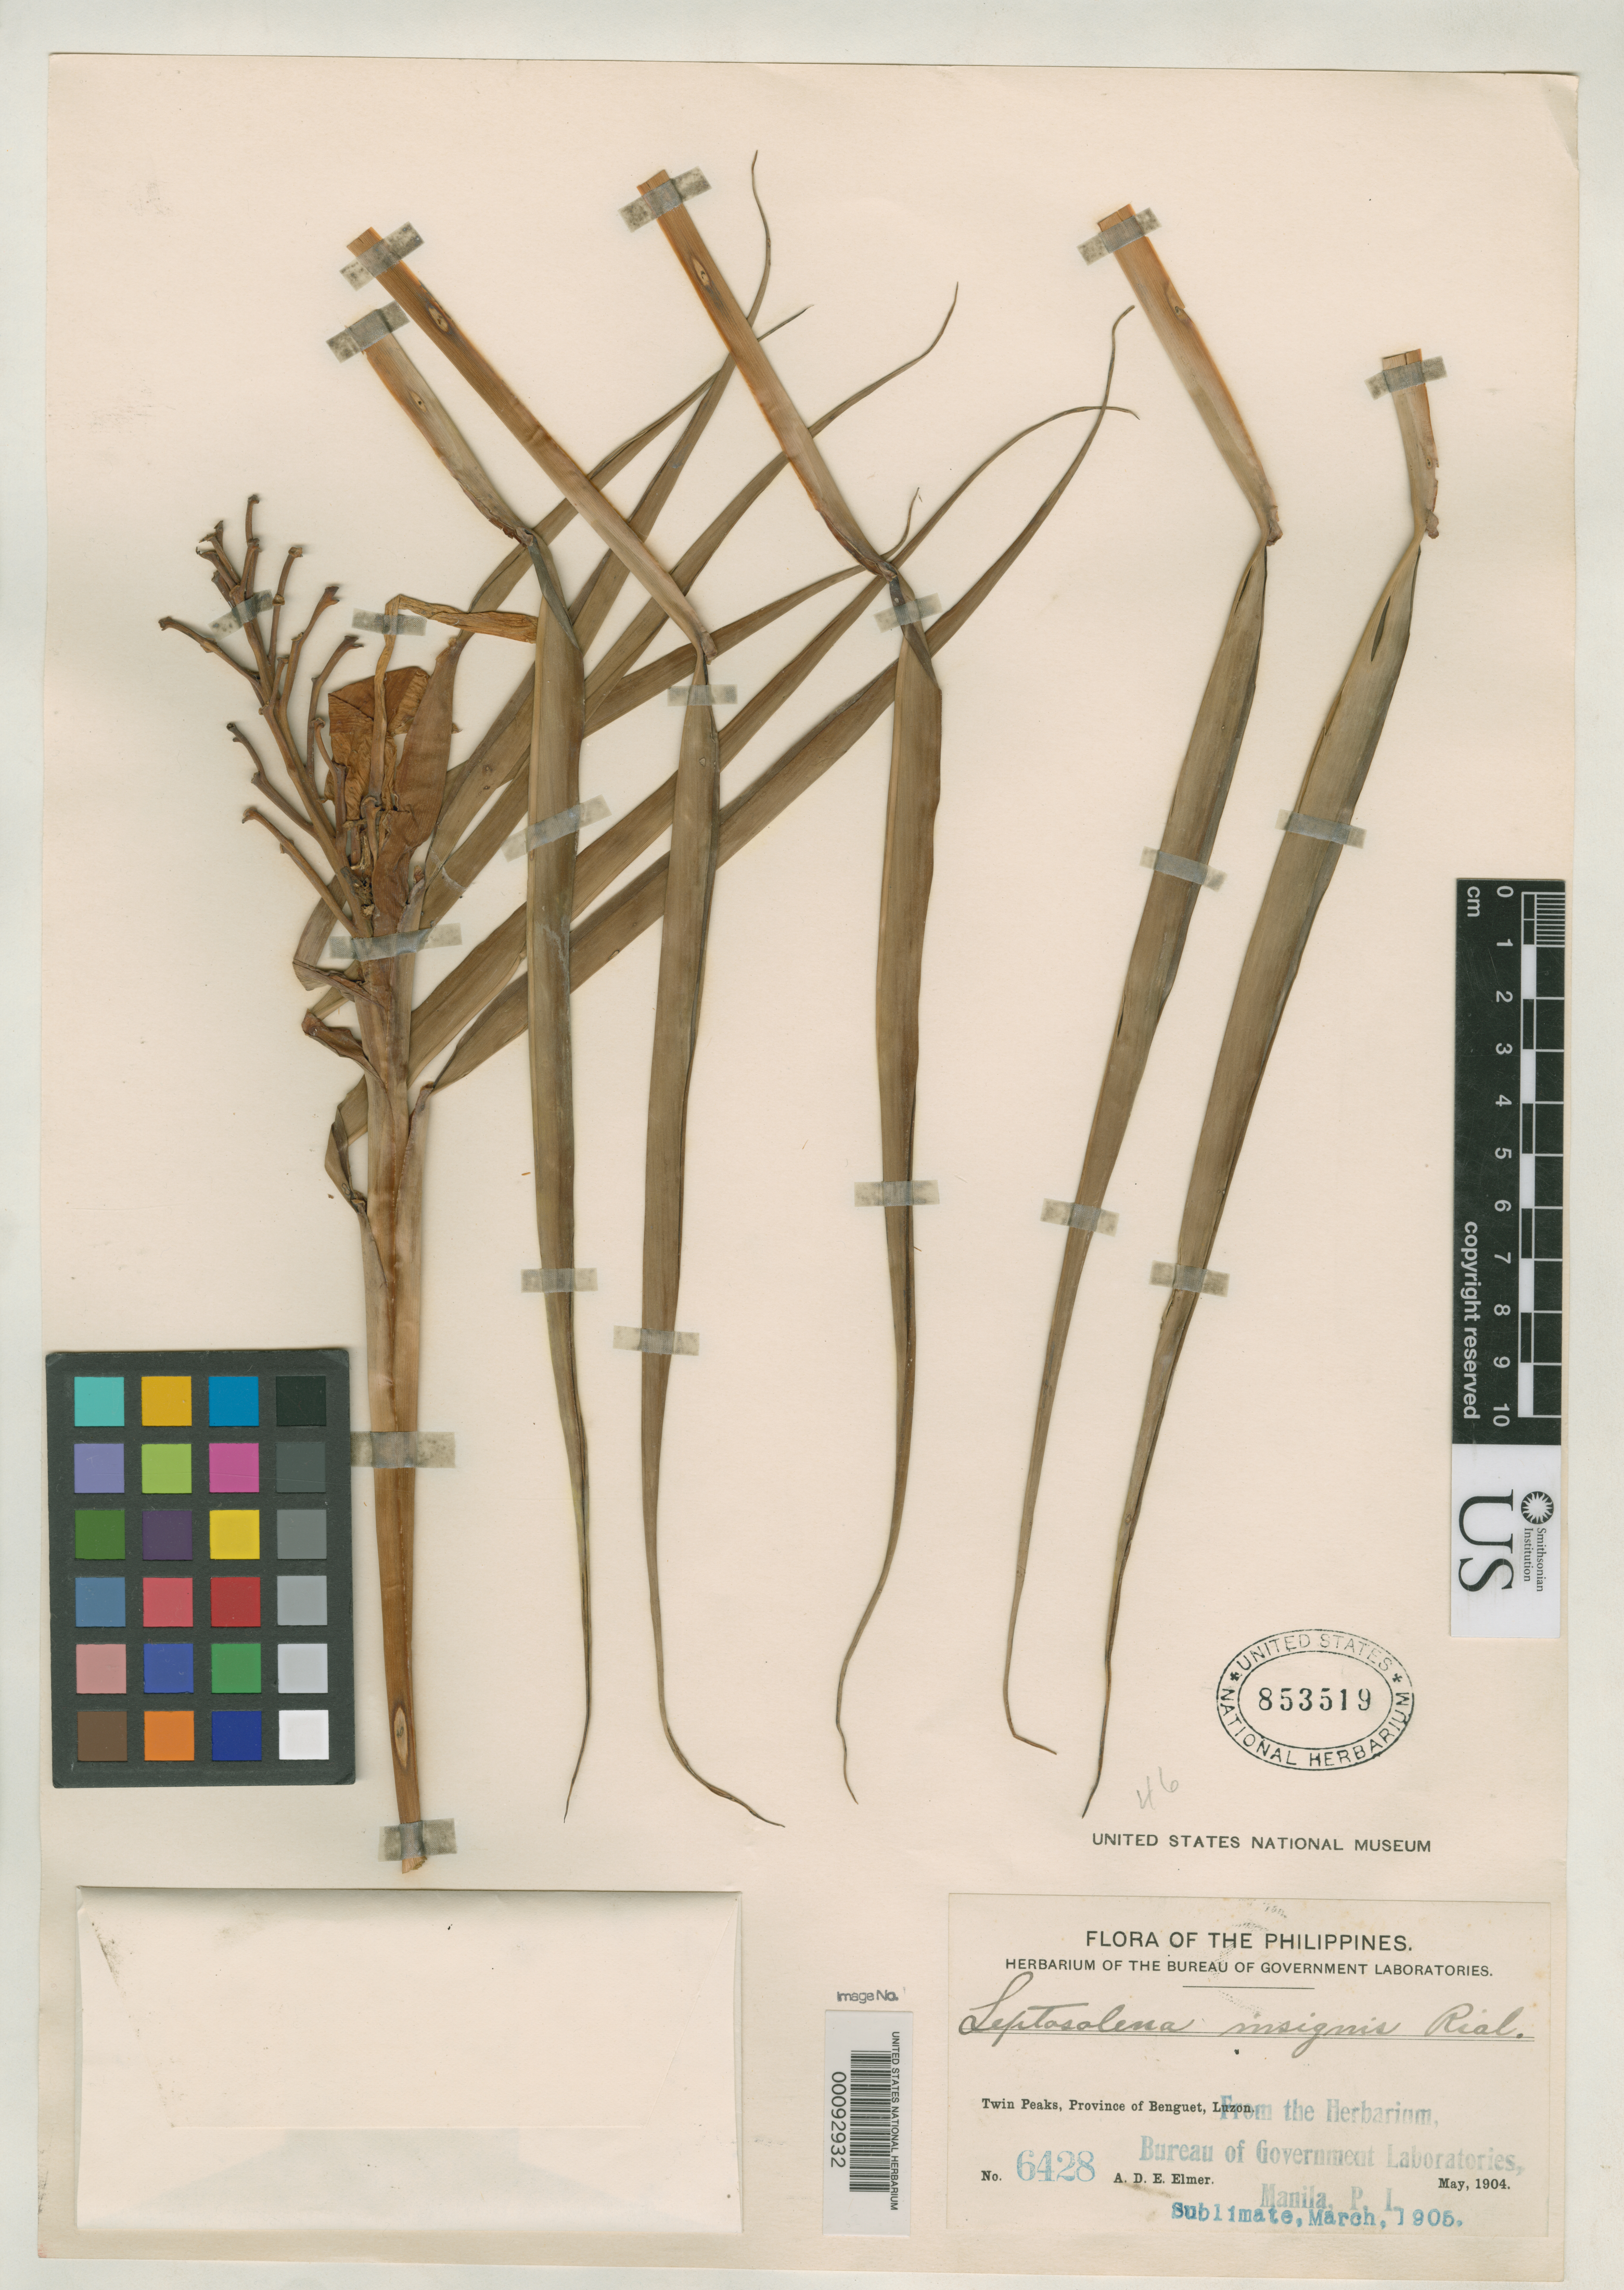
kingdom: Plantae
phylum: Tracheophyta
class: Liliopsida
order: Zingiberales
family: Zingiberaceae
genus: Leptosolena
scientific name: Leptosolena insignis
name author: Ridl.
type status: Type Collection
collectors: A. D. E. Elmer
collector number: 6428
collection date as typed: May 1904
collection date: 1904-05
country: Philippines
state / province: Cordillera (Administrative Region)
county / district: Benguet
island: Luzon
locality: Twin Peaks.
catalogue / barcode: US 853519